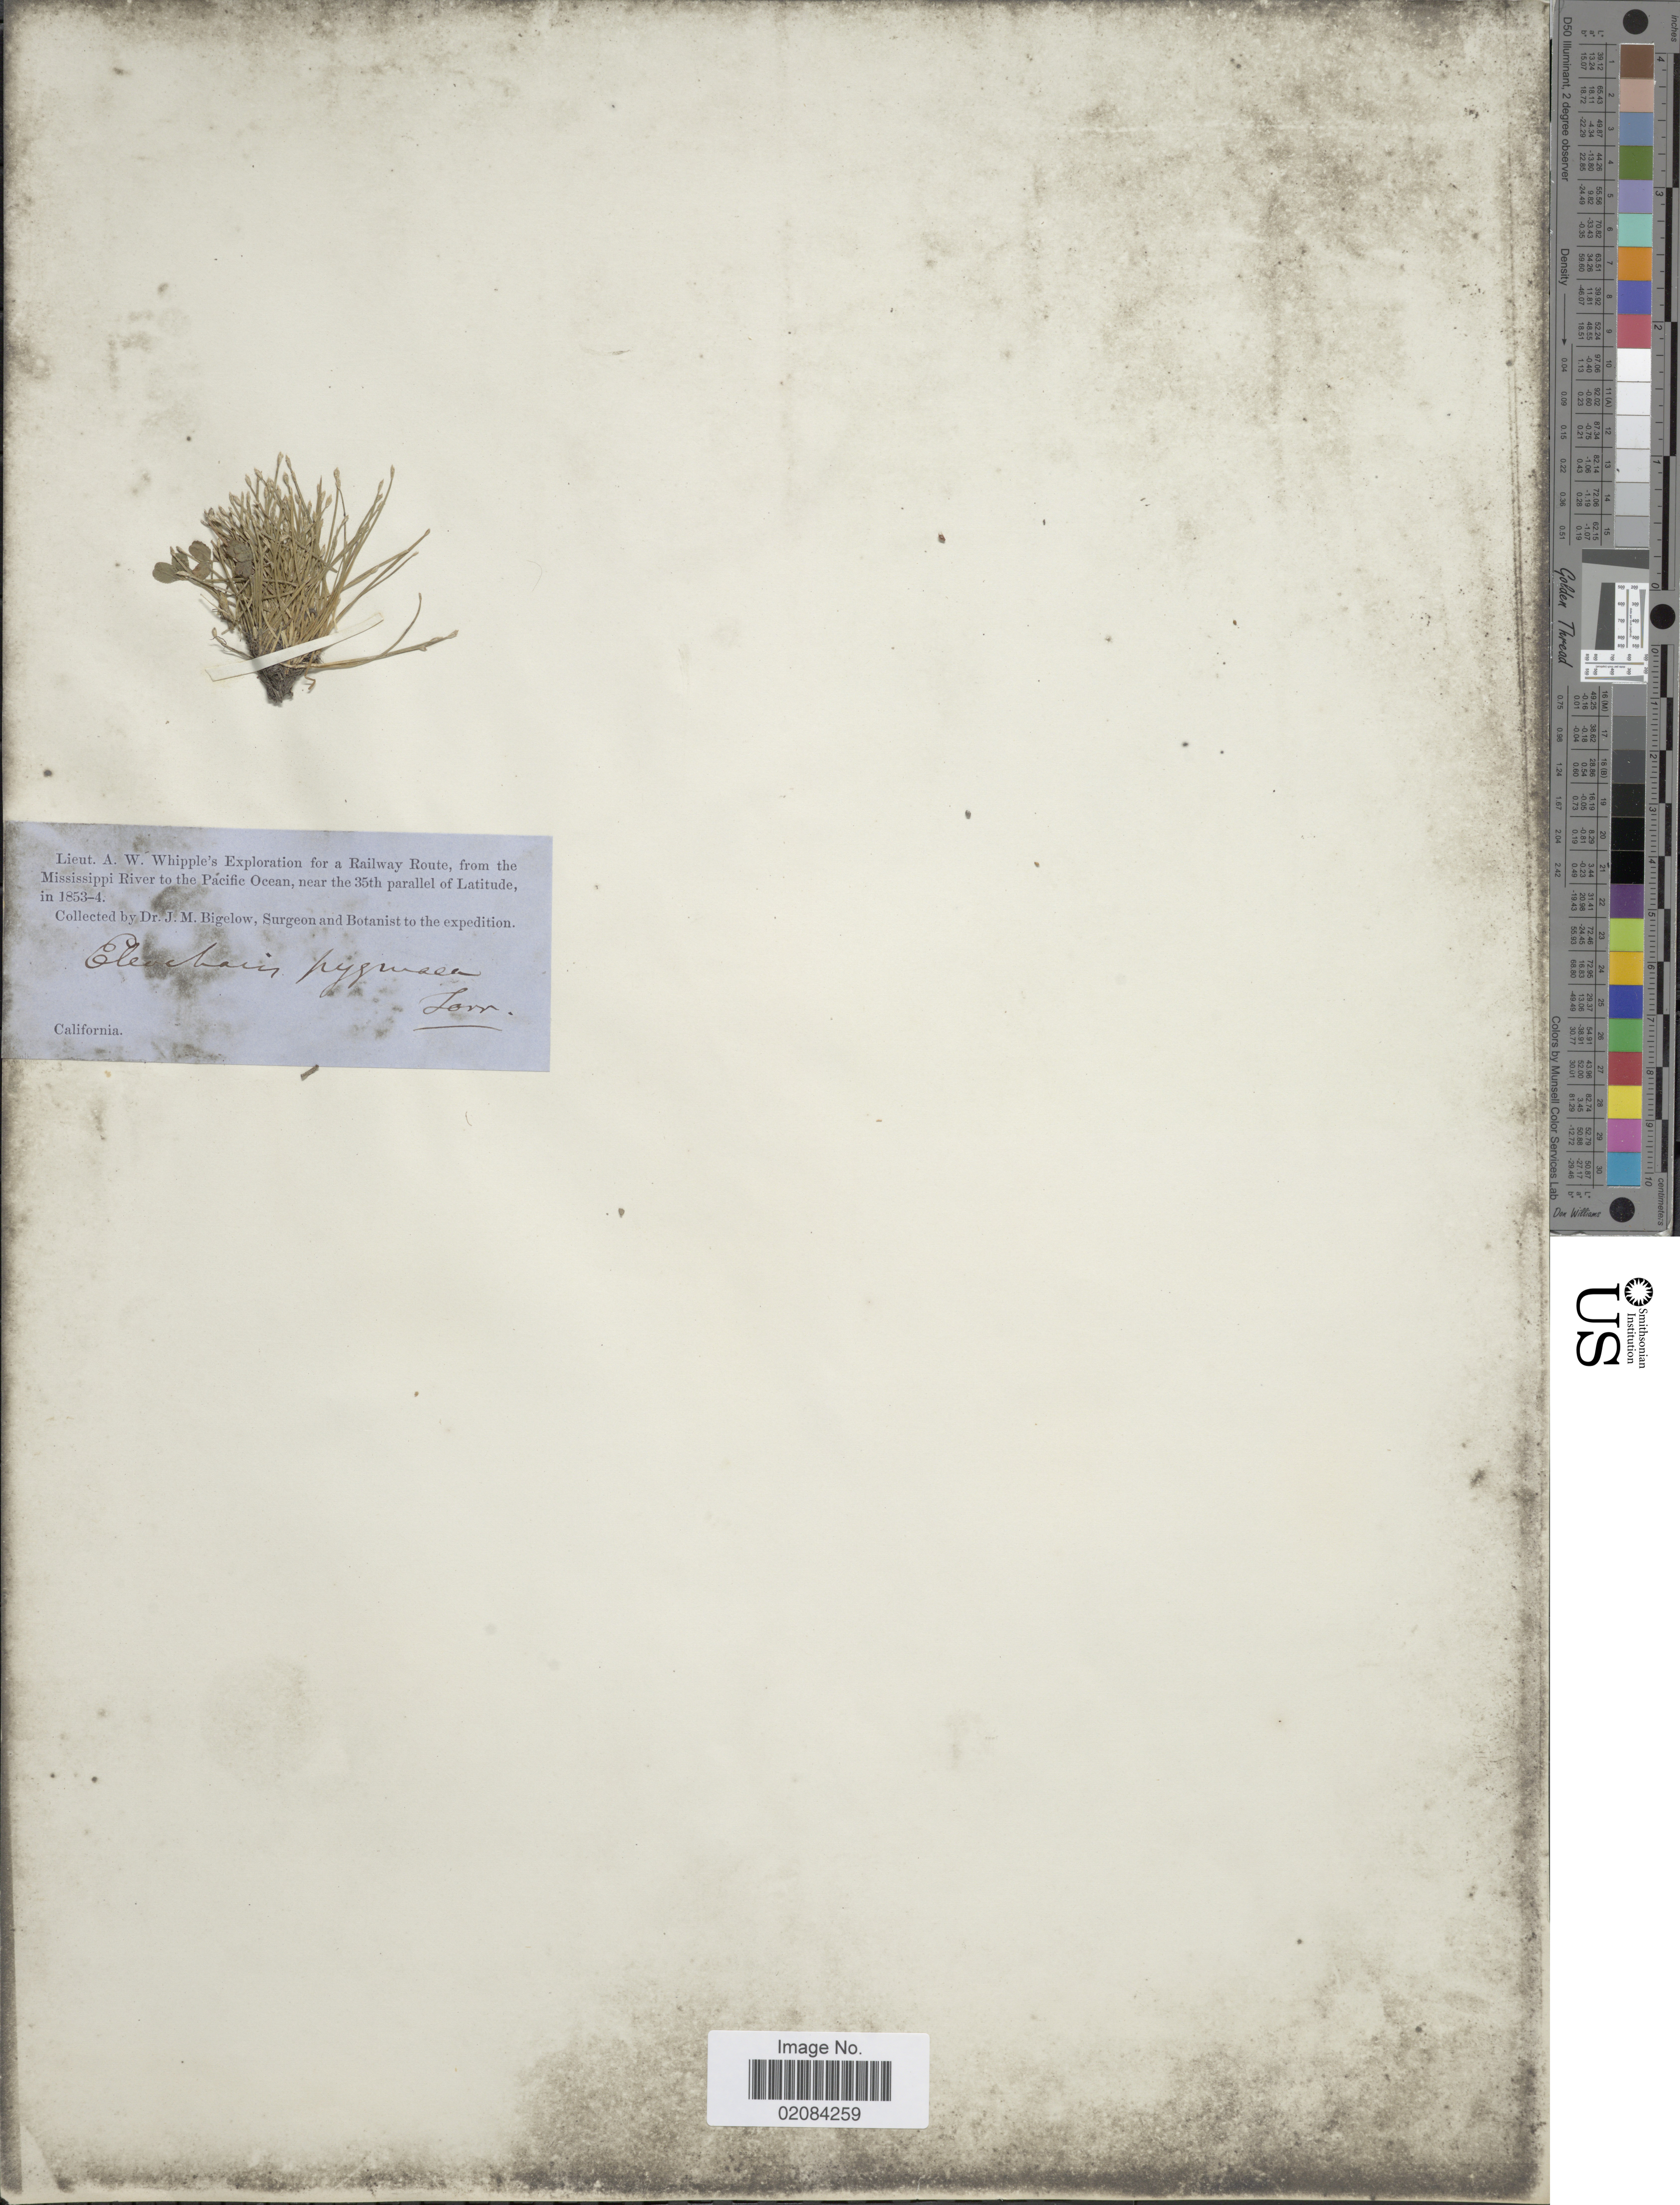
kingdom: Plantae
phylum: Tracheophyta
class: Liliopsida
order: Poales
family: Cyperaceae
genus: Eleocharis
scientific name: Eleocharis coloradoensis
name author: (Britton) Gilly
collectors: J. M. Bigelow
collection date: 1853/1854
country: United States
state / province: California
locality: California, From the Mississippi River to the Pacific Ocean, near the 35th parallel of Latitude.